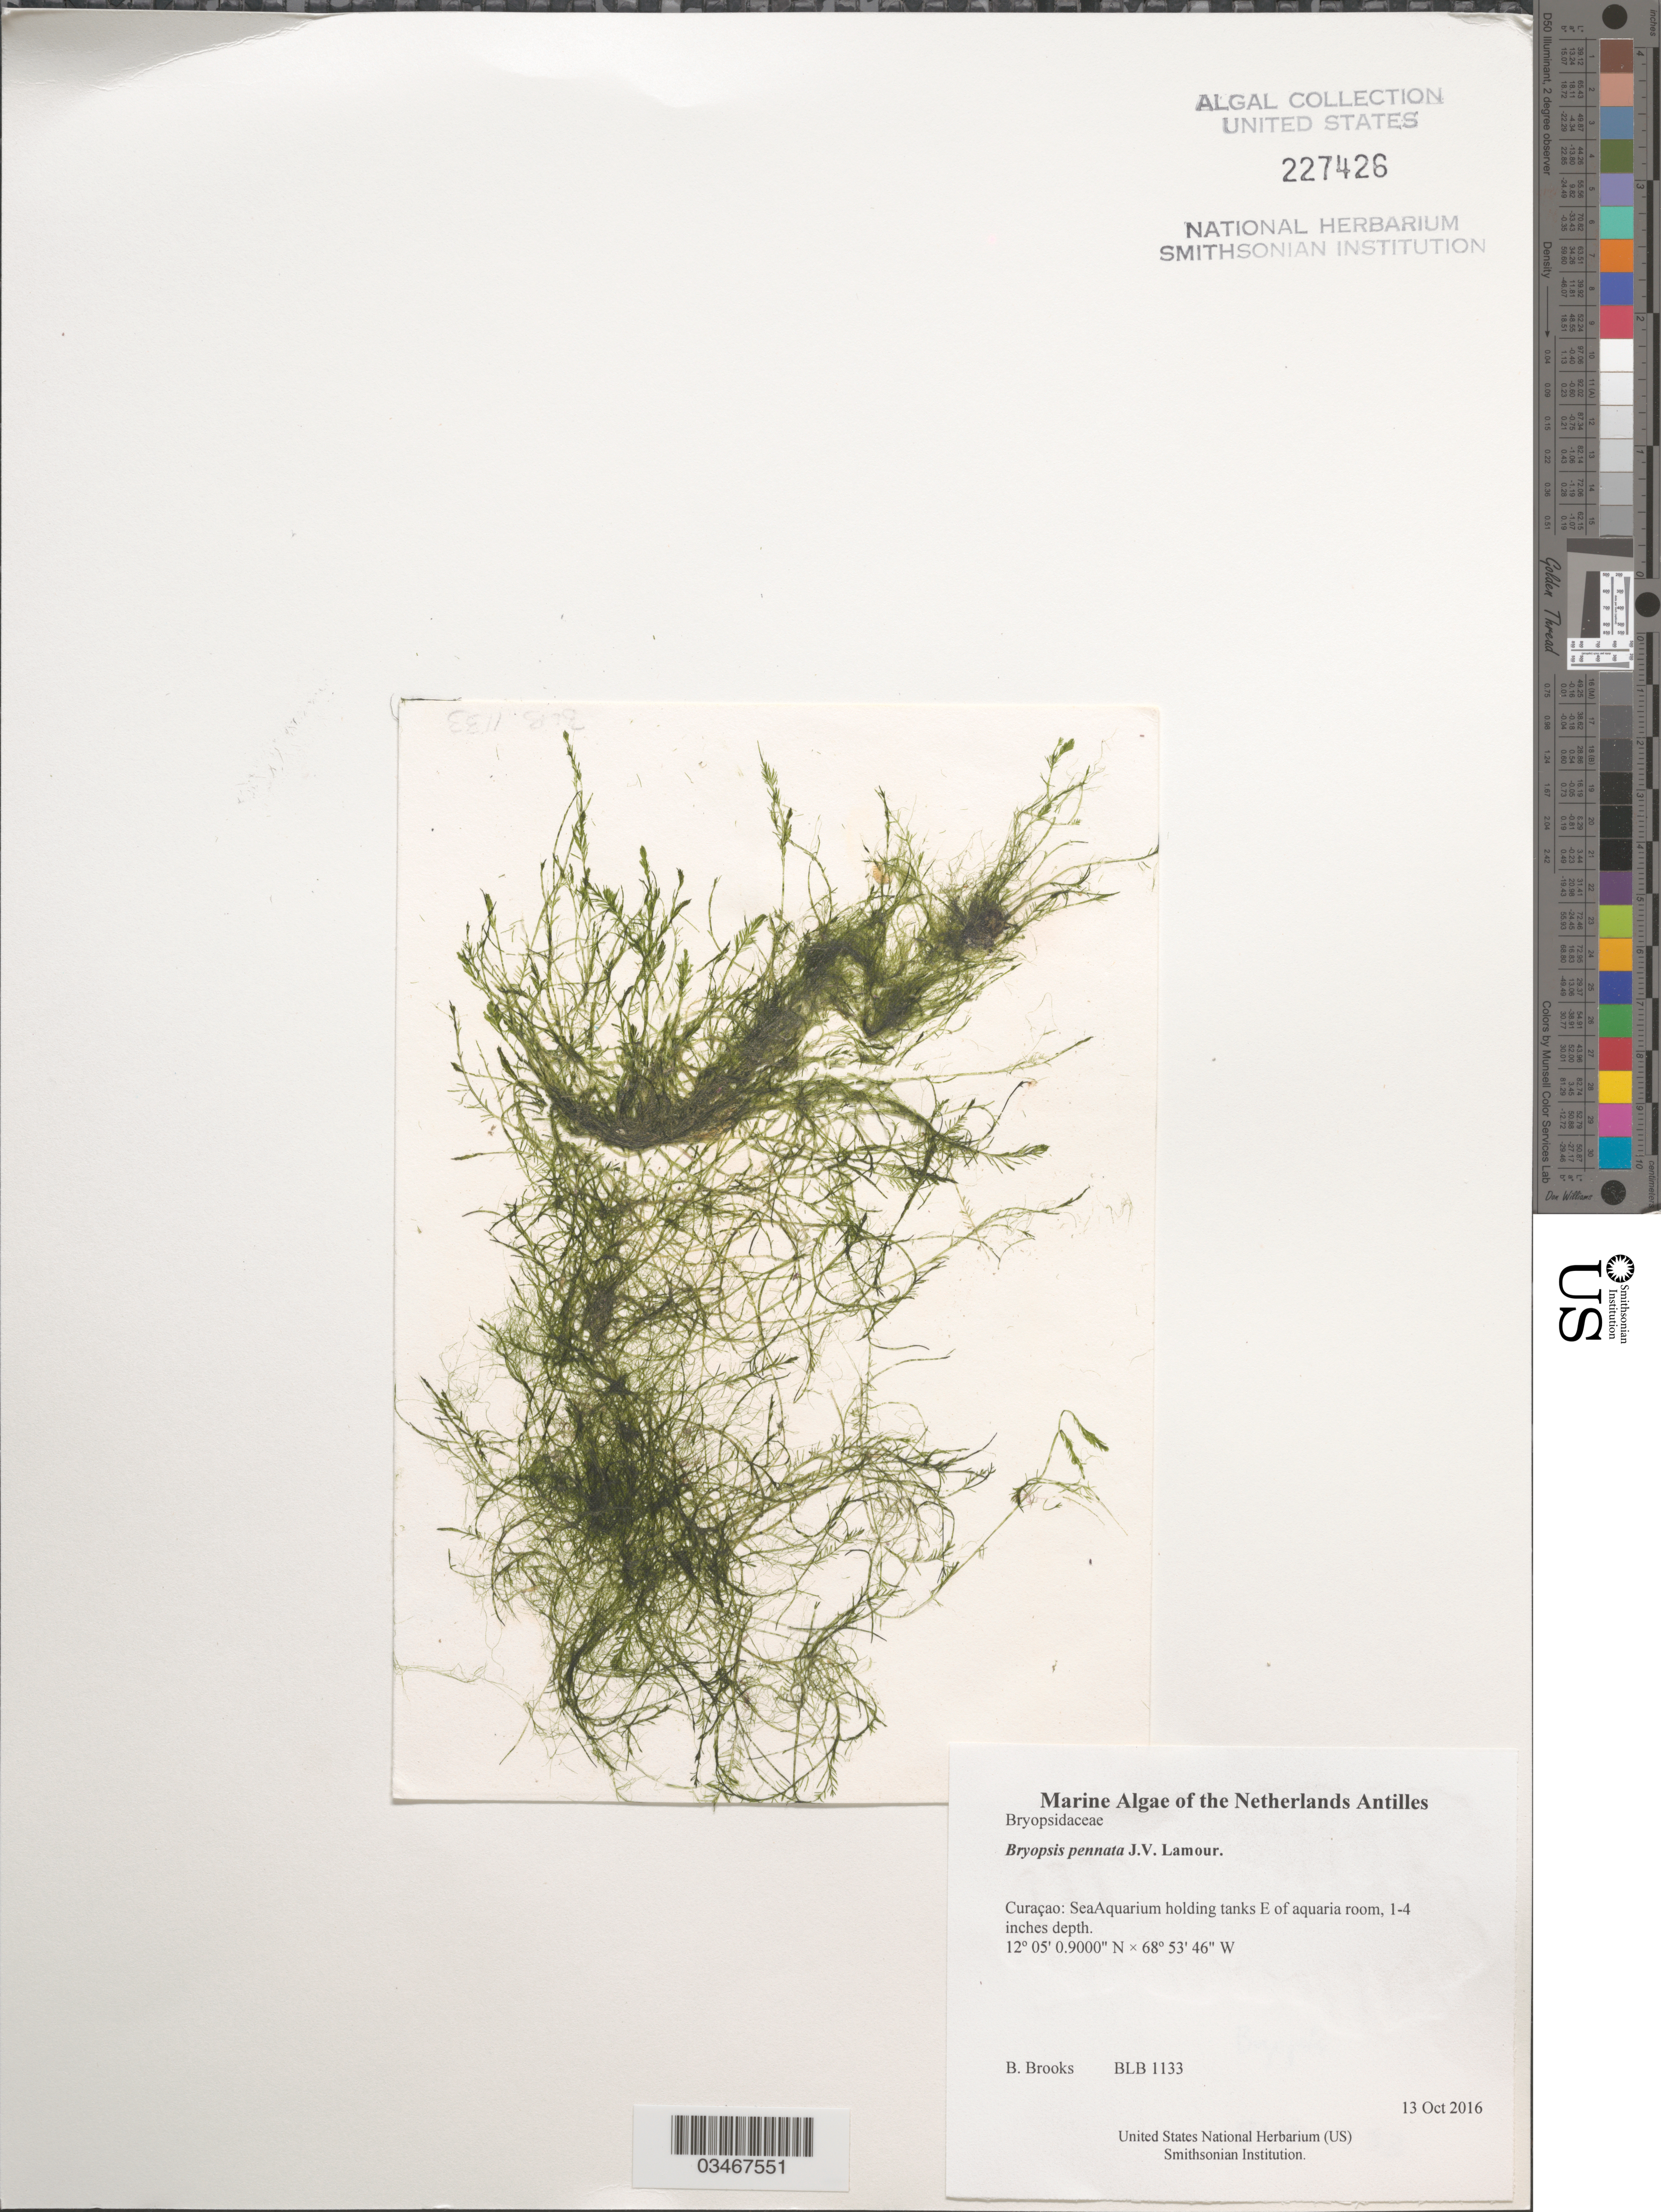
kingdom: Plantae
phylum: Chlorophyta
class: Ulvophyceae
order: Bryopsidales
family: Bryopsidaceae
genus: Bryopsis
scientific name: Bryopsis pennata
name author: J.V.Lamouroux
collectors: B. Brooks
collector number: BLB 1133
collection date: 2016-10-13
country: Curaçao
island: Curaçao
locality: SeaAquarium holding tanks E of aquaria room, 1-4 inches depth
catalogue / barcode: US 227426